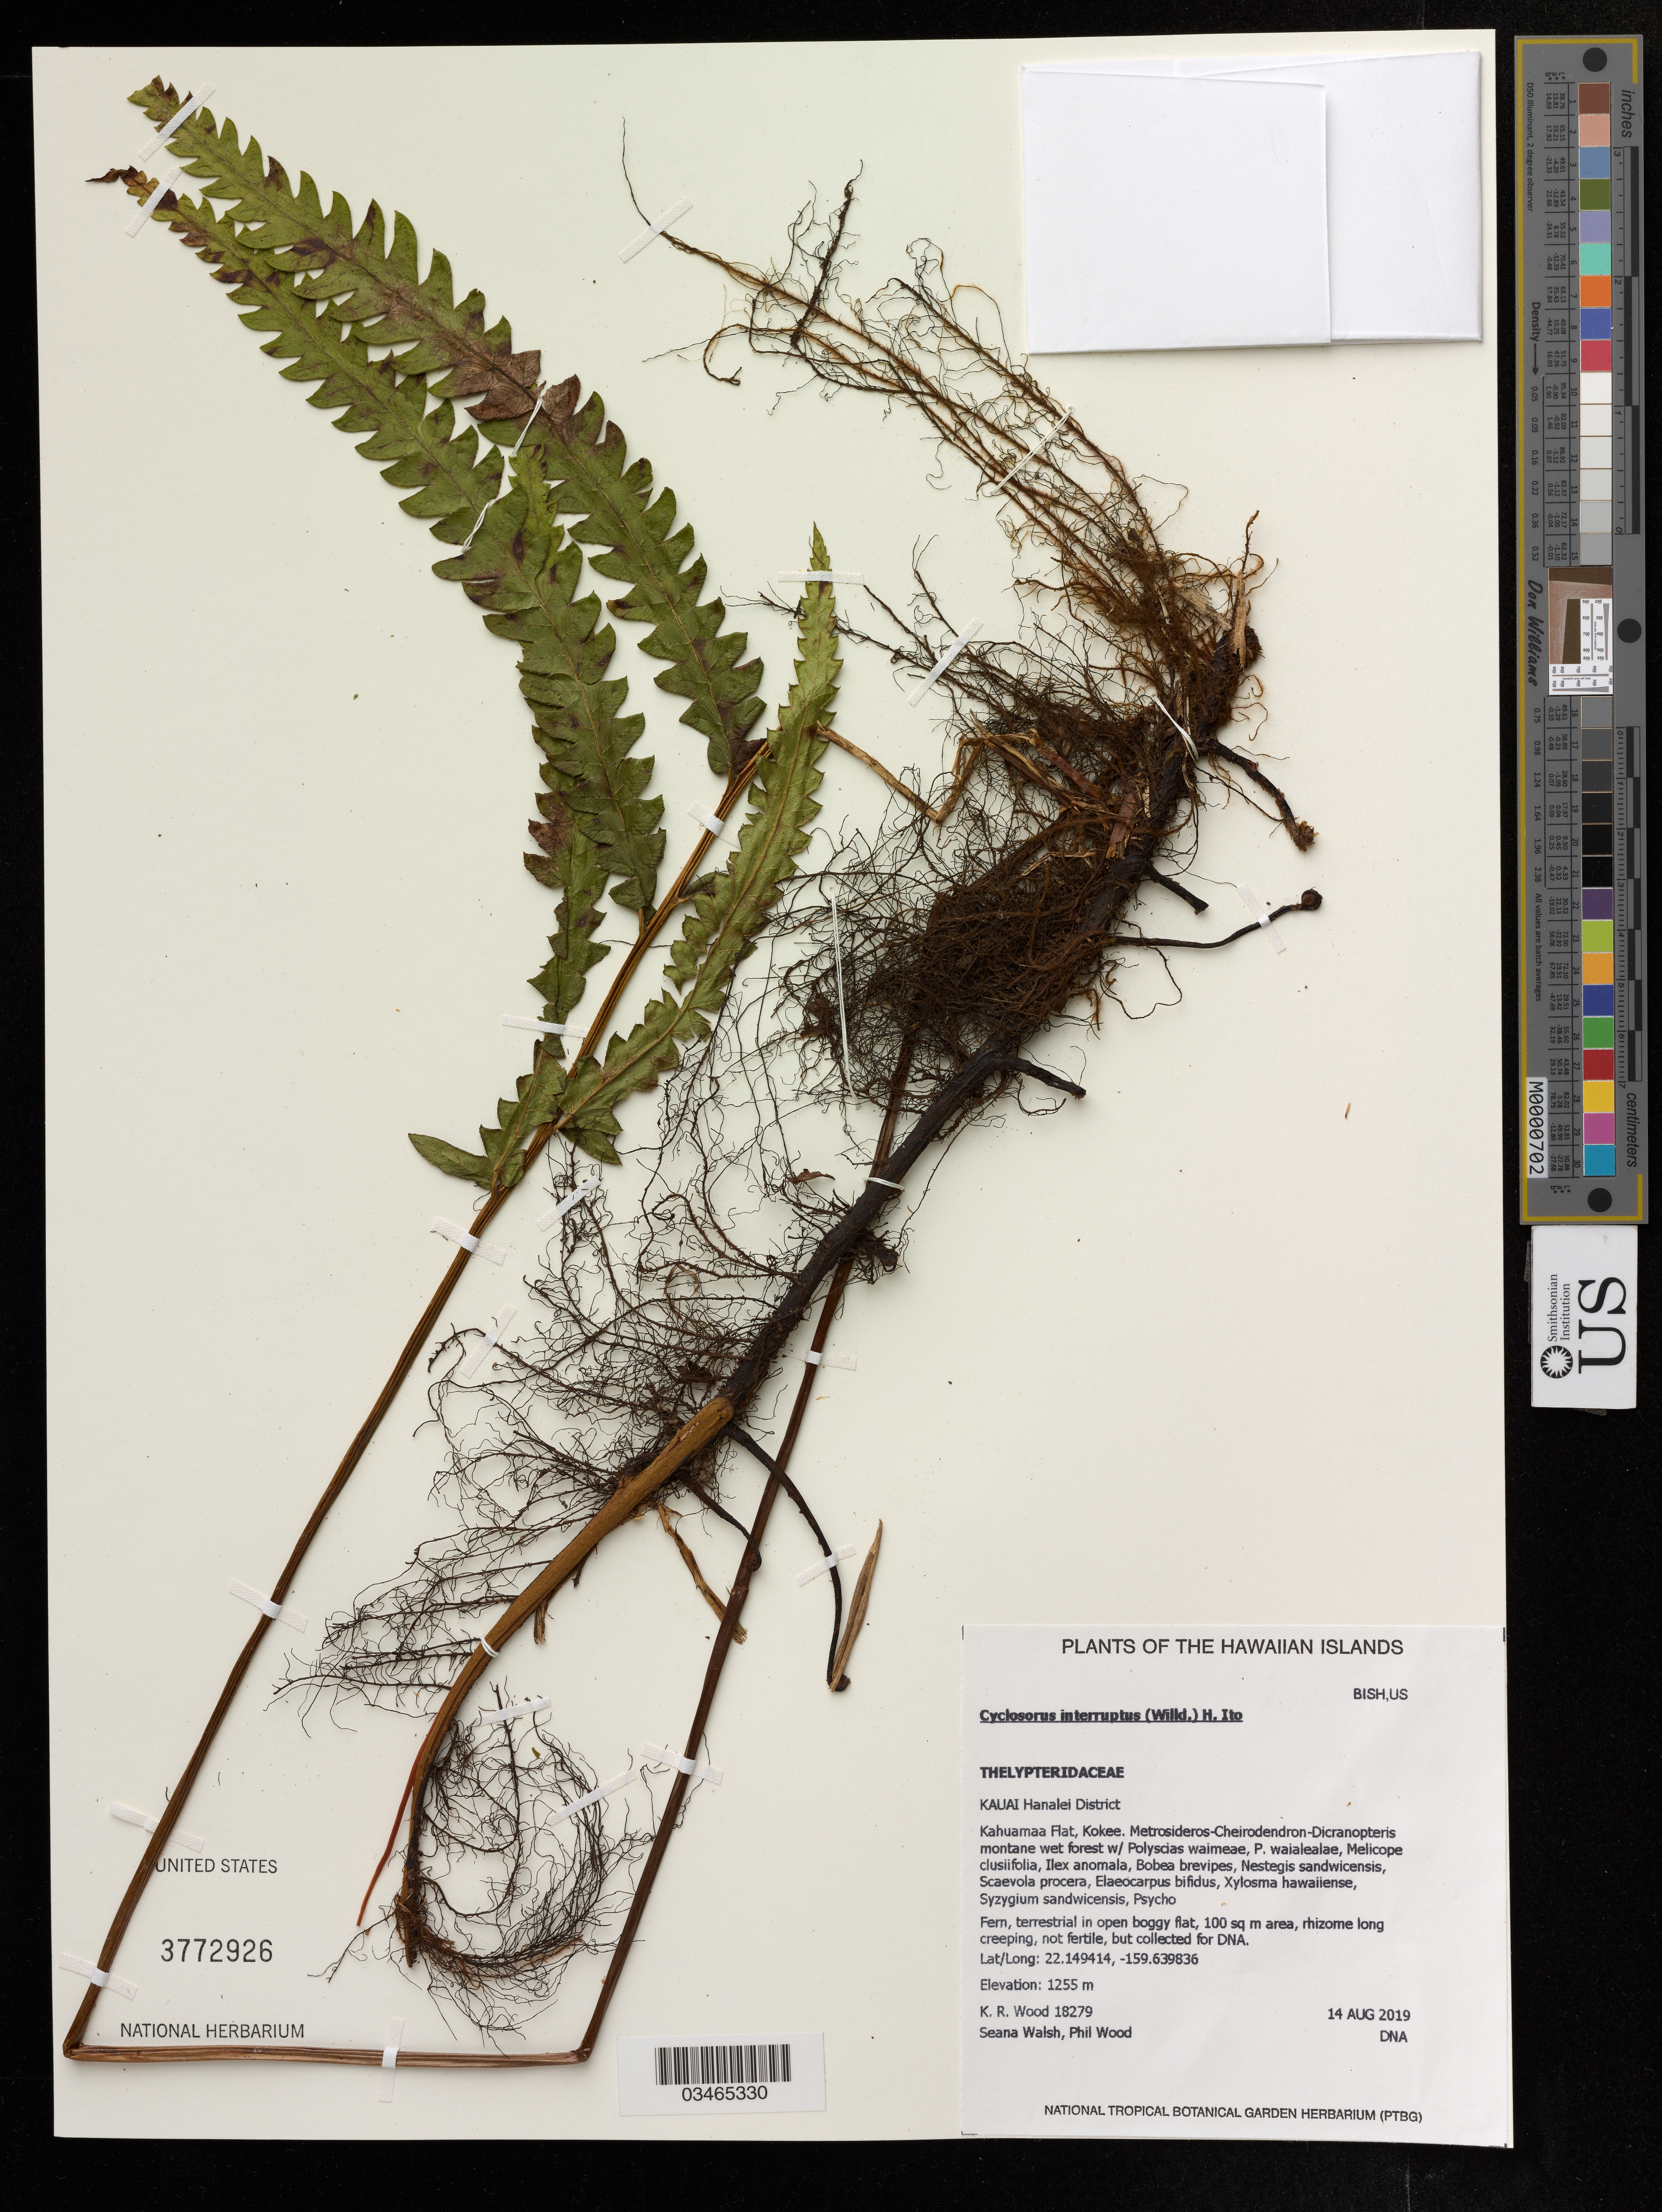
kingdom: Plantae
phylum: Tracheophyta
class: Polypodiopsida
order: Polypodiales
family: Thelypteridaceae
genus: Cyclosorus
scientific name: Cyclosorus interruptus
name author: (Willd.) H. Itô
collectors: K. R. Wood, S. Walsh & P. Wood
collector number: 18279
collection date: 2019-08-14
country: United States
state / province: Hawaii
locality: Kauai Hanalei District, Kahuamaa Flat, Kokee.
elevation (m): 1255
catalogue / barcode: US 3772926